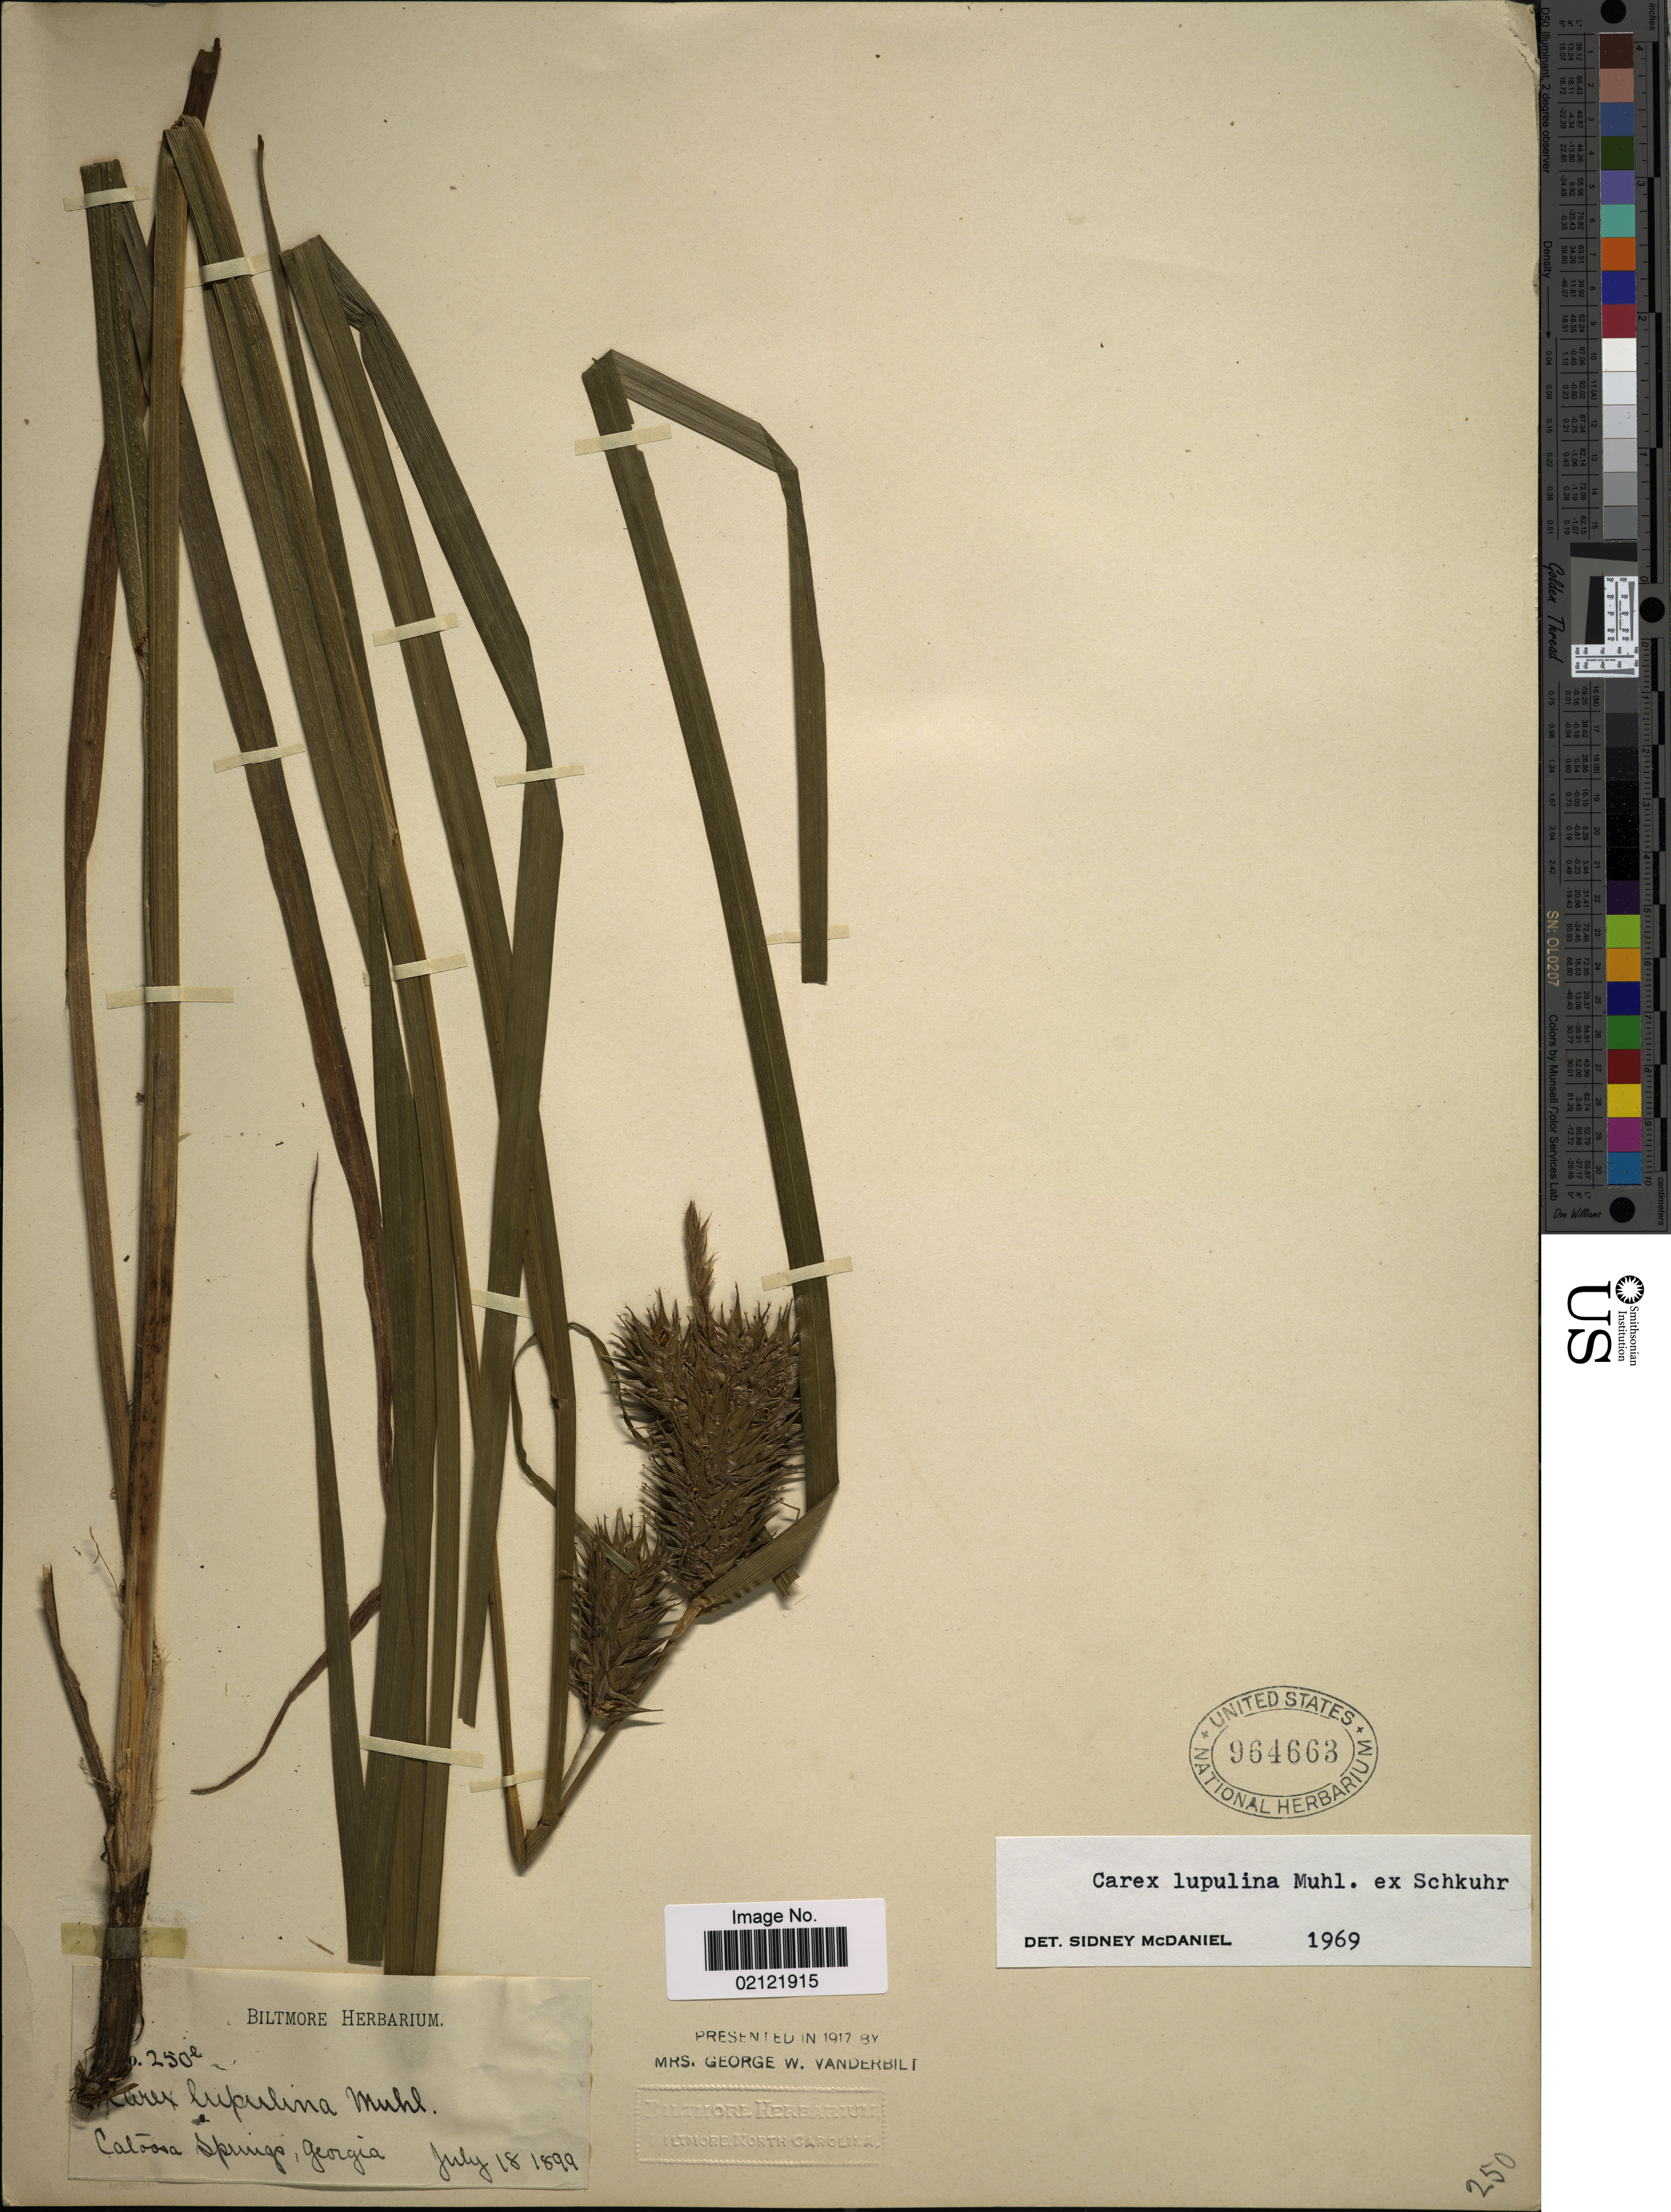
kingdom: Plantae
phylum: Tracheophyta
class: Liliopsida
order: Poales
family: Cyperaceae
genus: Carex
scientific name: Carex lupulina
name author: Muhl. ex Willd.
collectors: ex herb. Biltmore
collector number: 250e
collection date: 1899-07-18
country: United States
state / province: Georgia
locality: Catoosa Springs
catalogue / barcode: US 964663